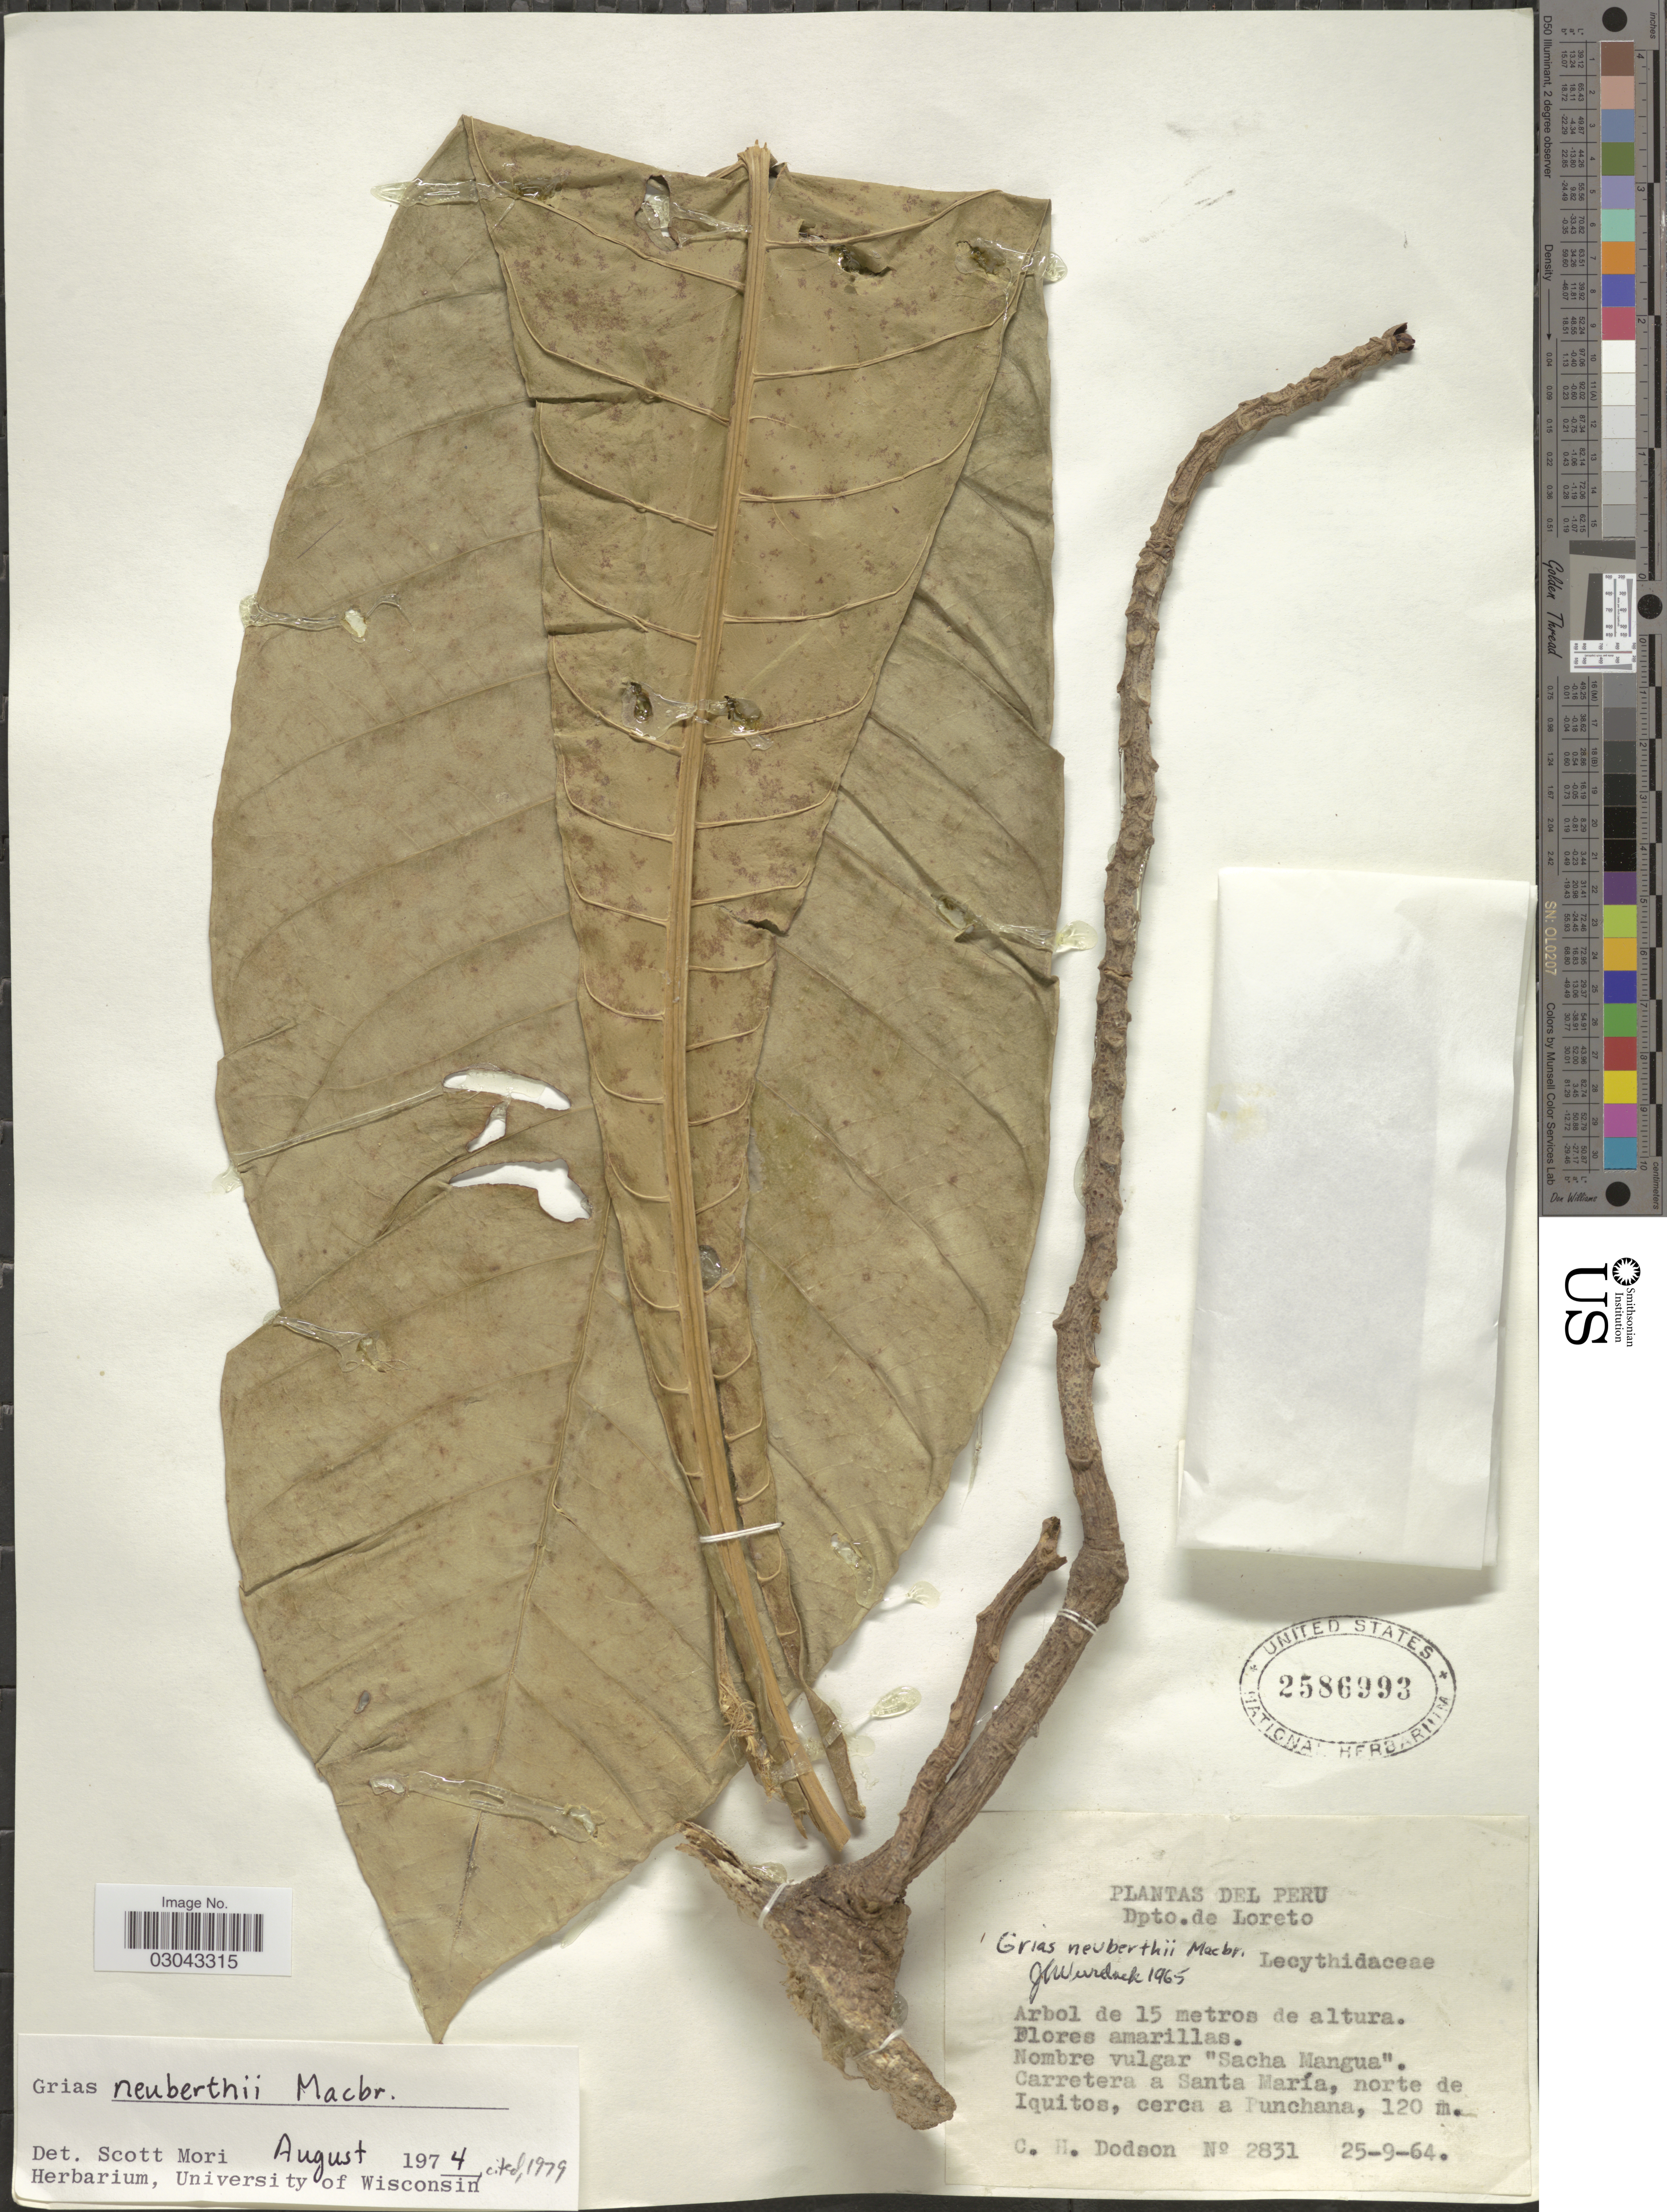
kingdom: Plantae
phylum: Tracheophyta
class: Magnoliopsida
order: Ericales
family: Lecythidaceae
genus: Grias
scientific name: Grias neuberthii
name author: J.F. Macbr.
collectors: C. H. Dodson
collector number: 2831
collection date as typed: Transcribed d/m/y: 25/9/64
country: Peru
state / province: Loreto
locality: Dpto. de Loreto, Carretera a Santa María, norte de Iquitos, cerca a Punchana.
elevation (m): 120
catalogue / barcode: US 2586993